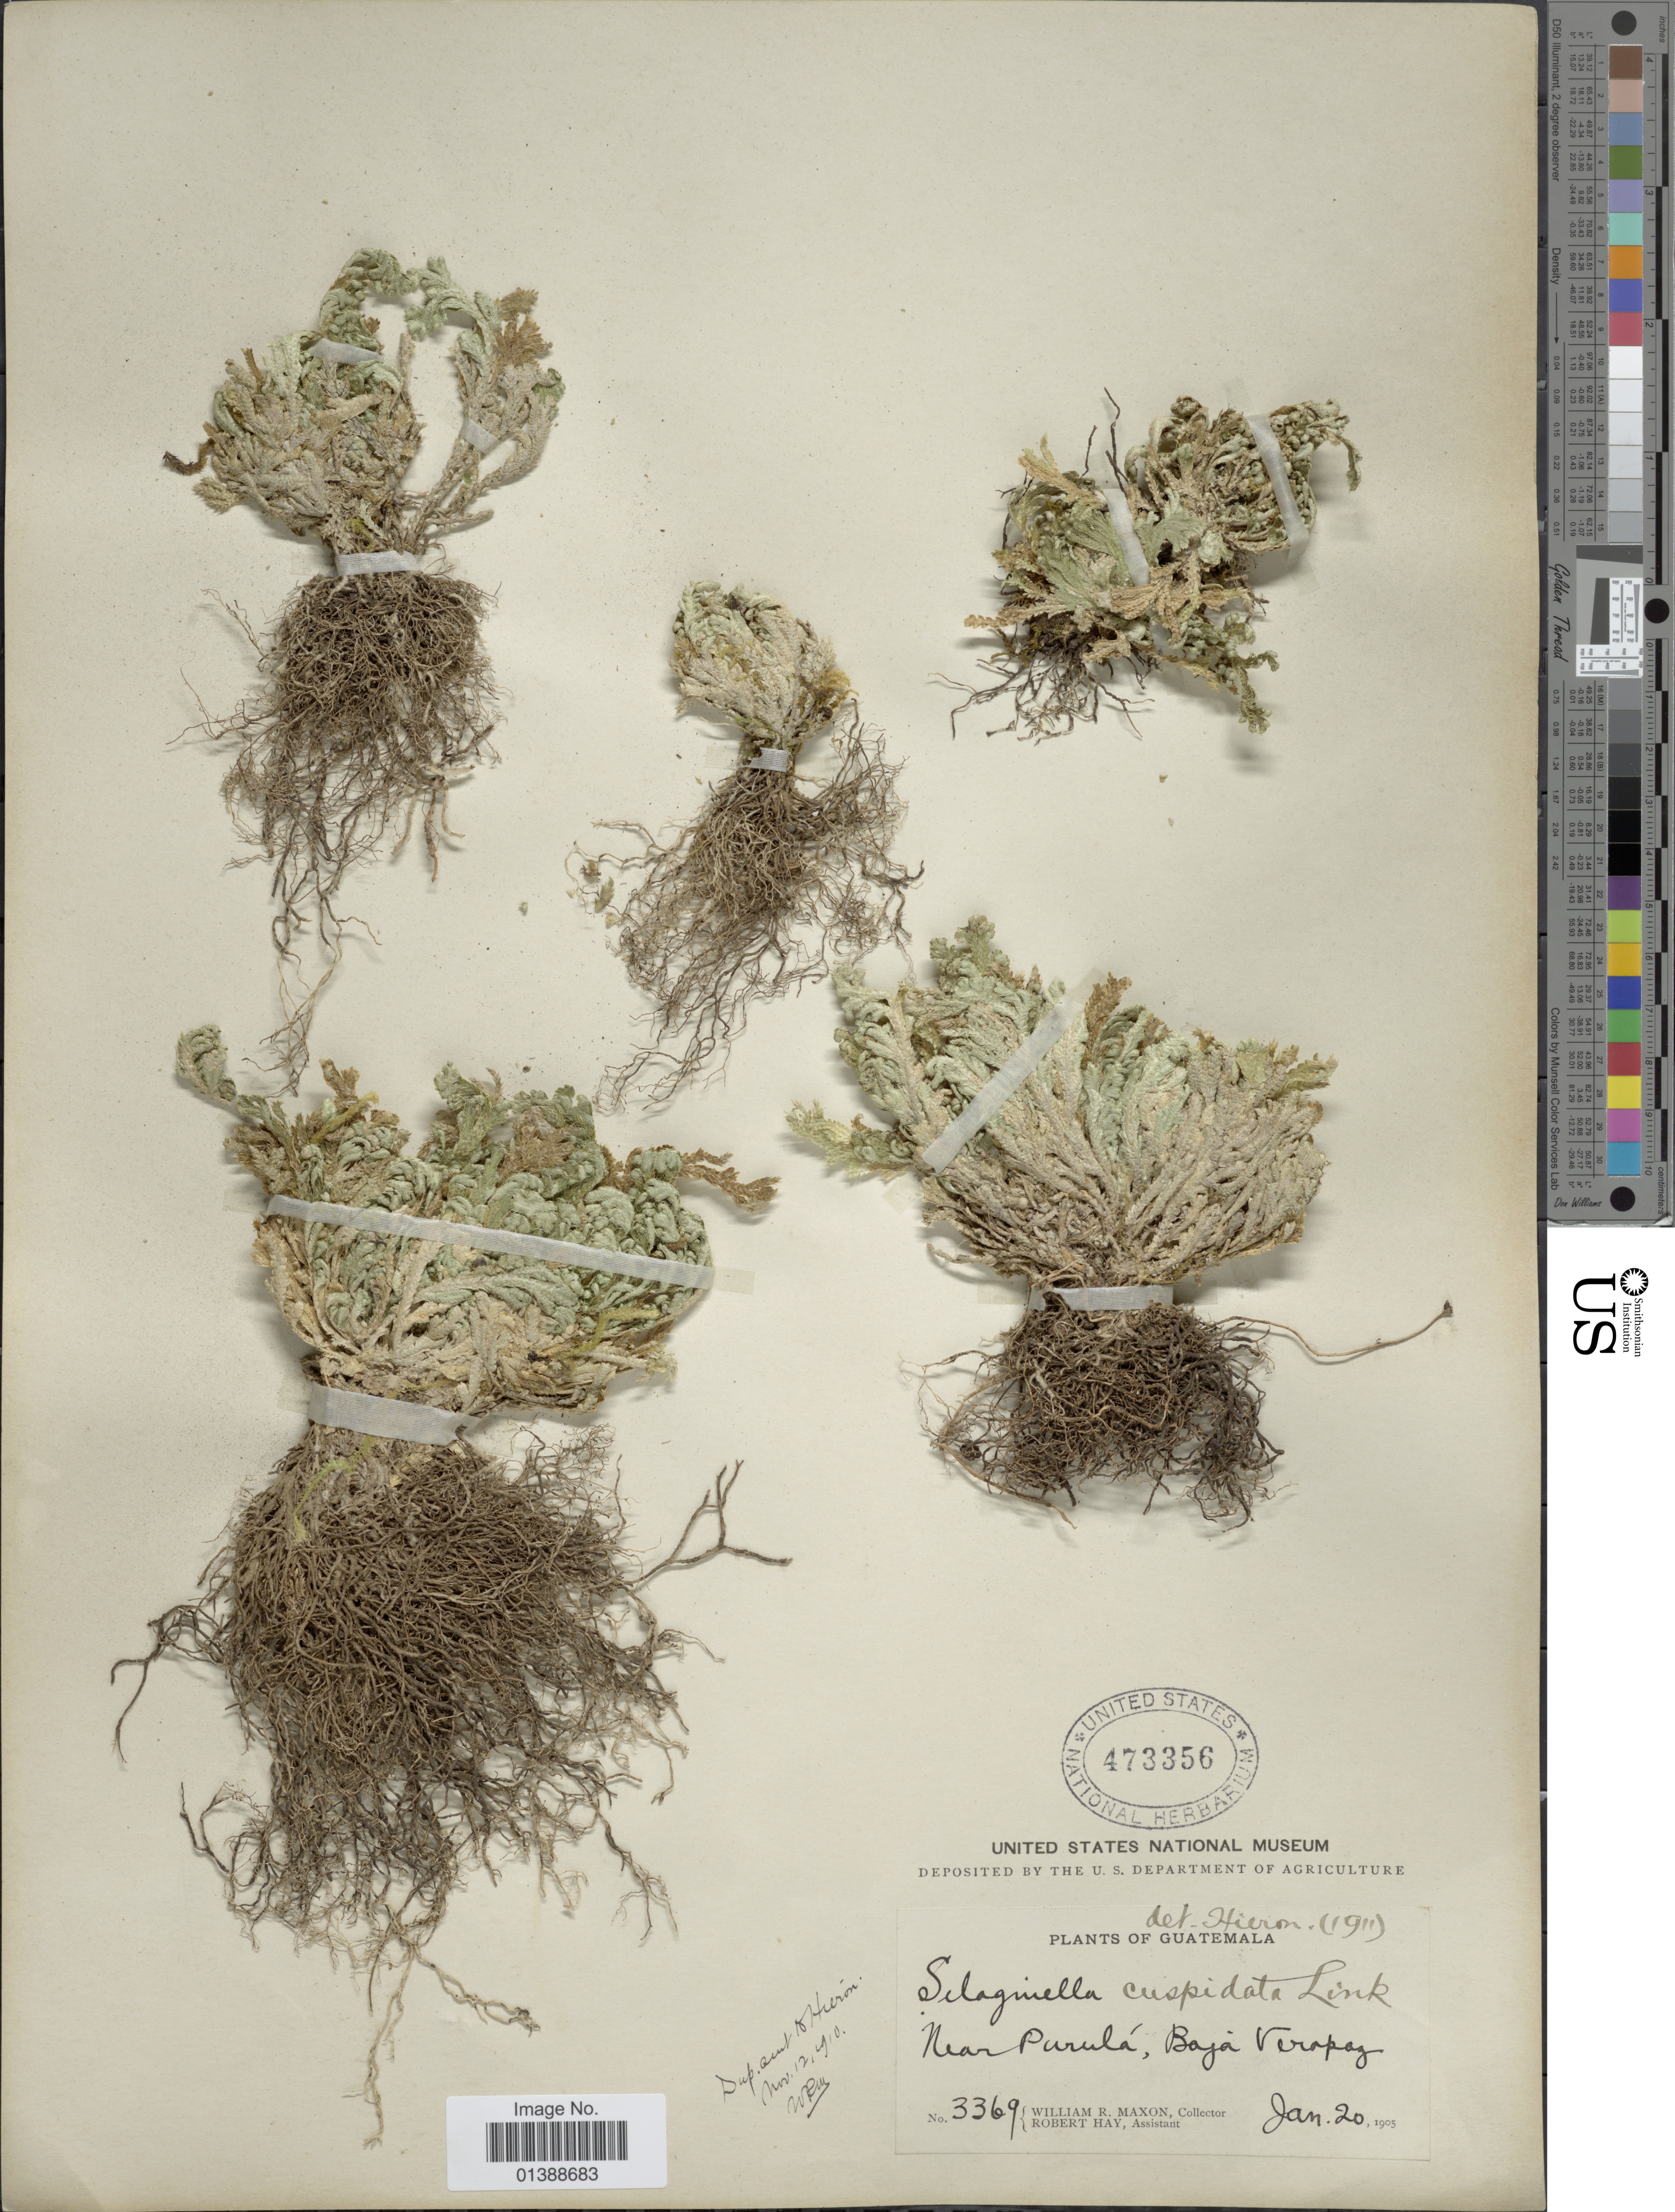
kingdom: Plantae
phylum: Tracheophyta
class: Lycopodiopsida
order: Selaginellales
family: Selaginellaceae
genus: Selaginella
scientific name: Selaginella pallescens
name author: (C. Presl) Spring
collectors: W. R. Maxon & R. Hay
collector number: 3369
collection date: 1905-01-20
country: Guatemala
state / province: Baja Verapaz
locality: Near Purulá, Baja Verapaz.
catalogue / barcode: US 473356